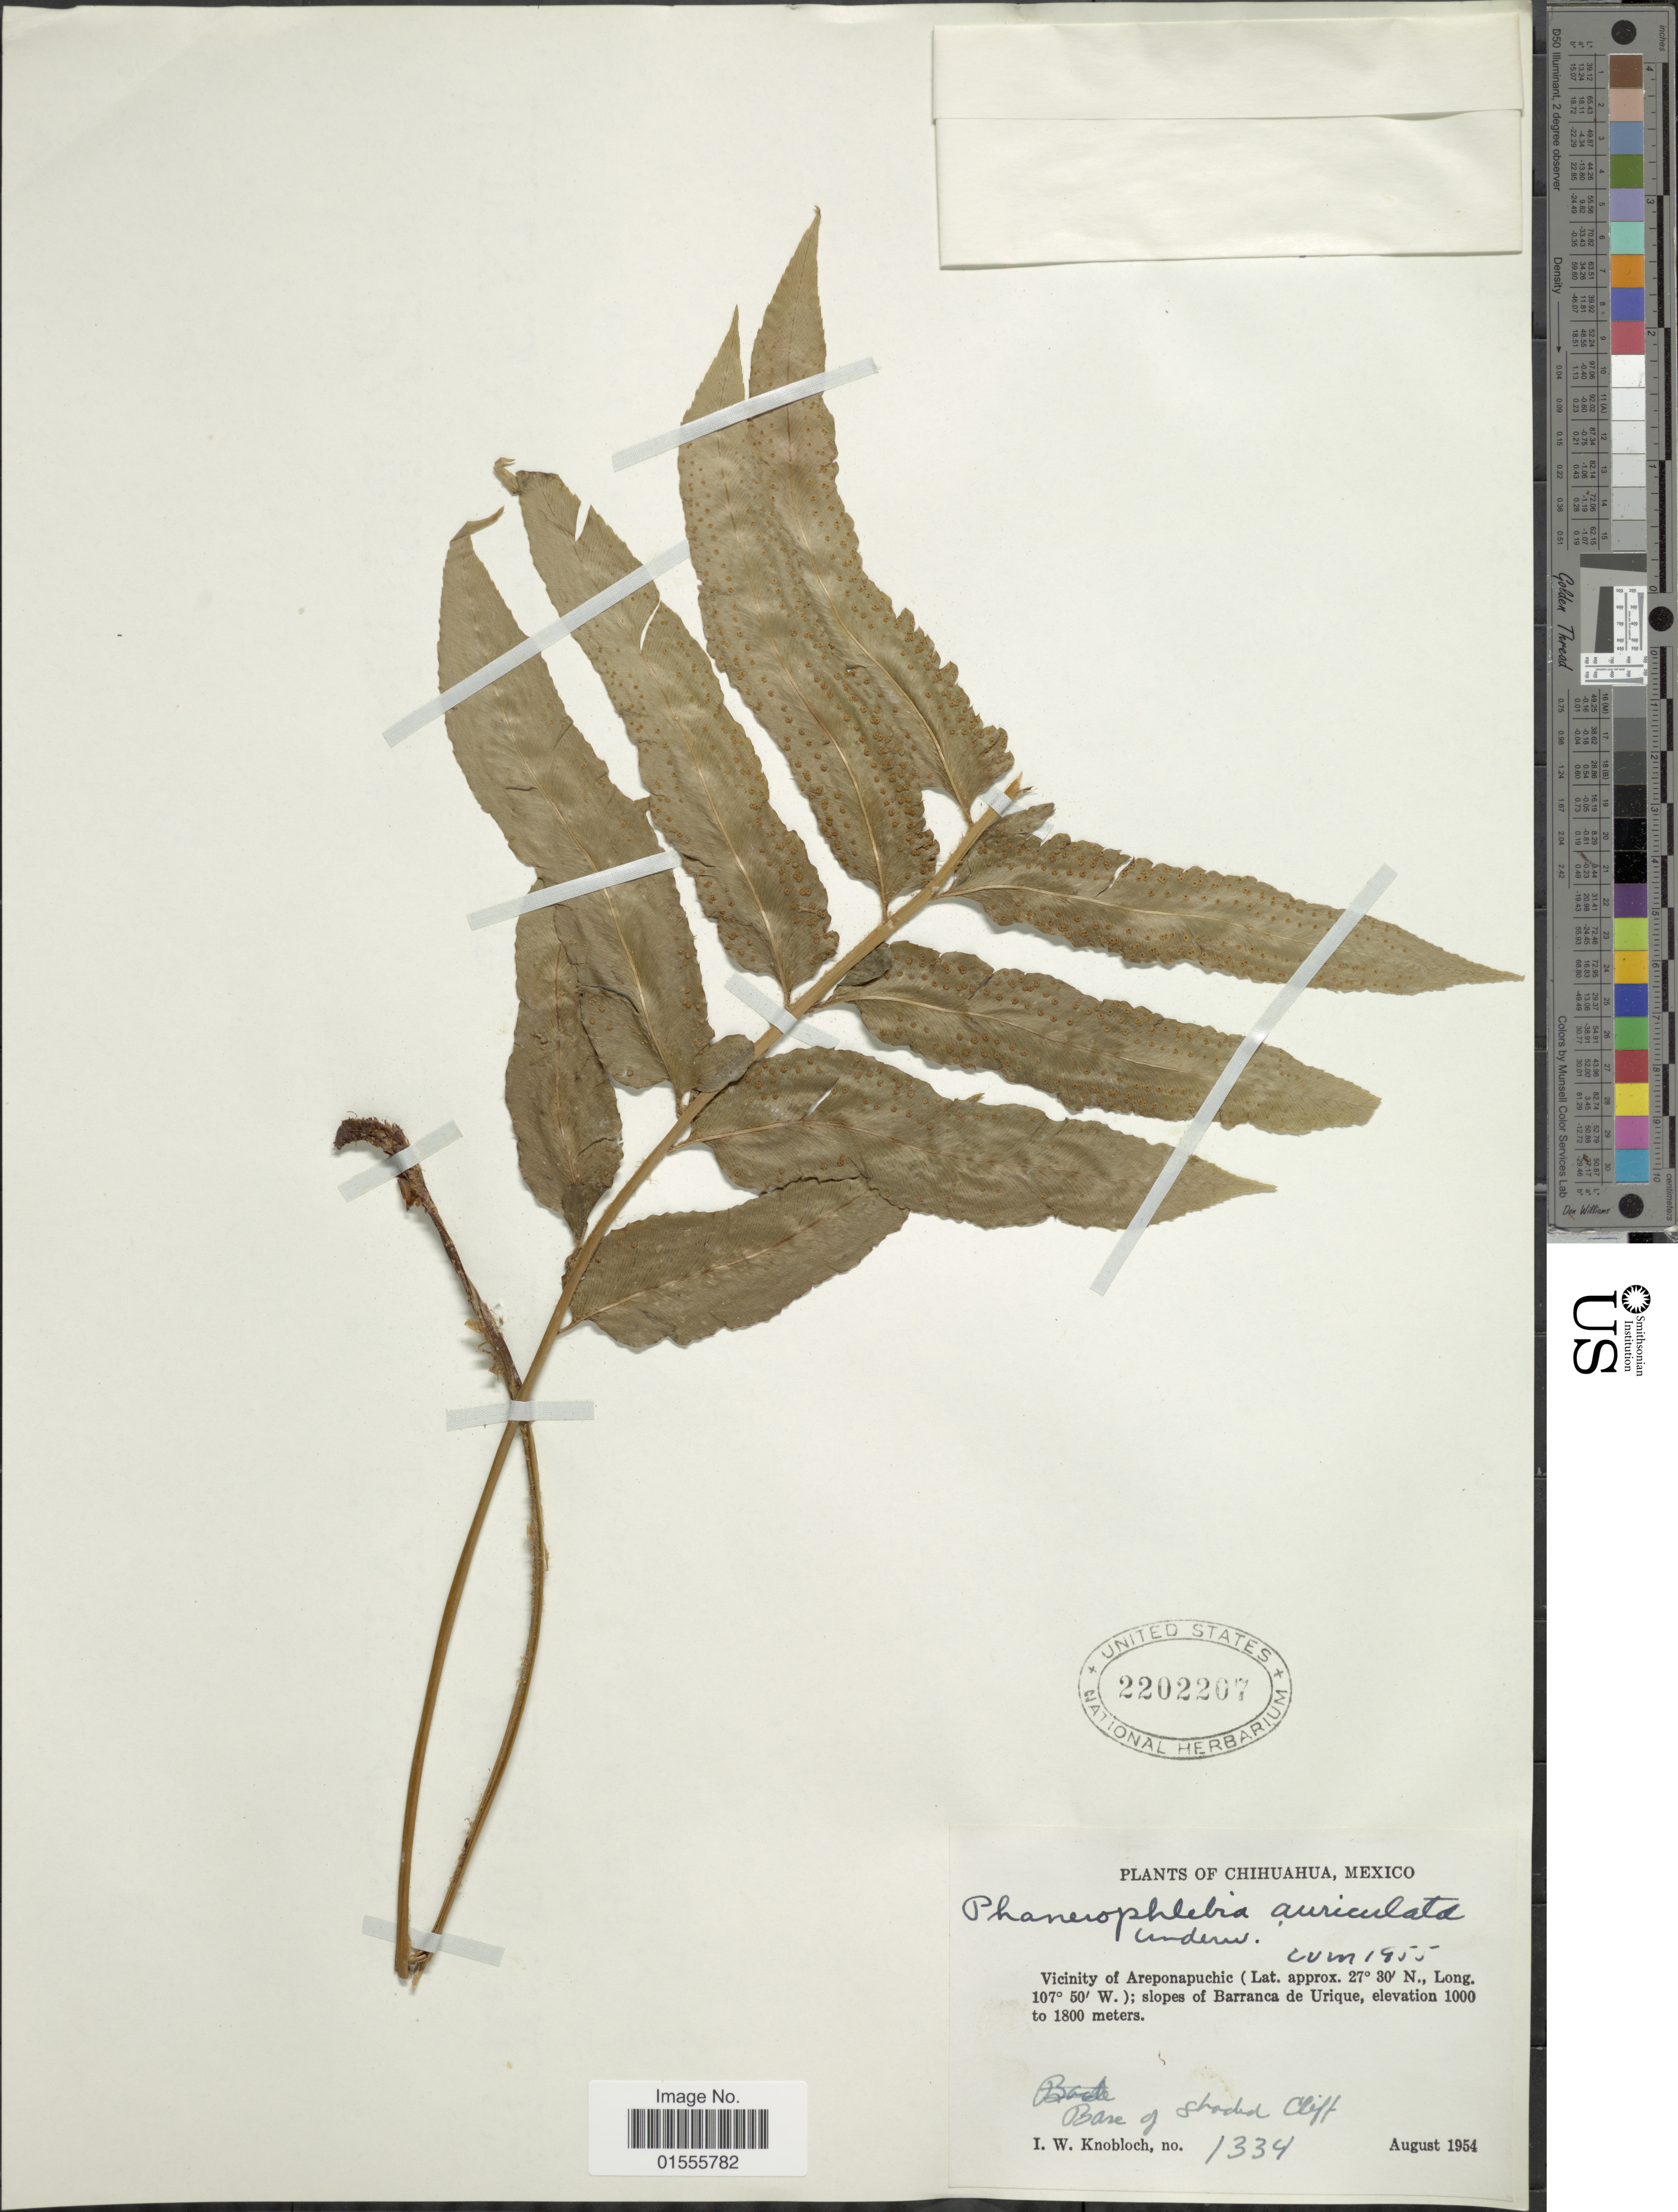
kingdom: Plantae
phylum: Tracheophyta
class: Polypodiopsida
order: Polypodiales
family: Dryopteridaceae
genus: Phanerophlebia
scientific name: Phanerophlebia auriculata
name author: Underw.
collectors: I. W. Knobloch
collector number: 1334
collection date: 1954-08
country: Mexico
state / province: Chihuahua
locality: Vicinity of Areponapuchic; slopes of Barranca de Urique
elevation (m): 1000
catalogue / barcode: US 2202207